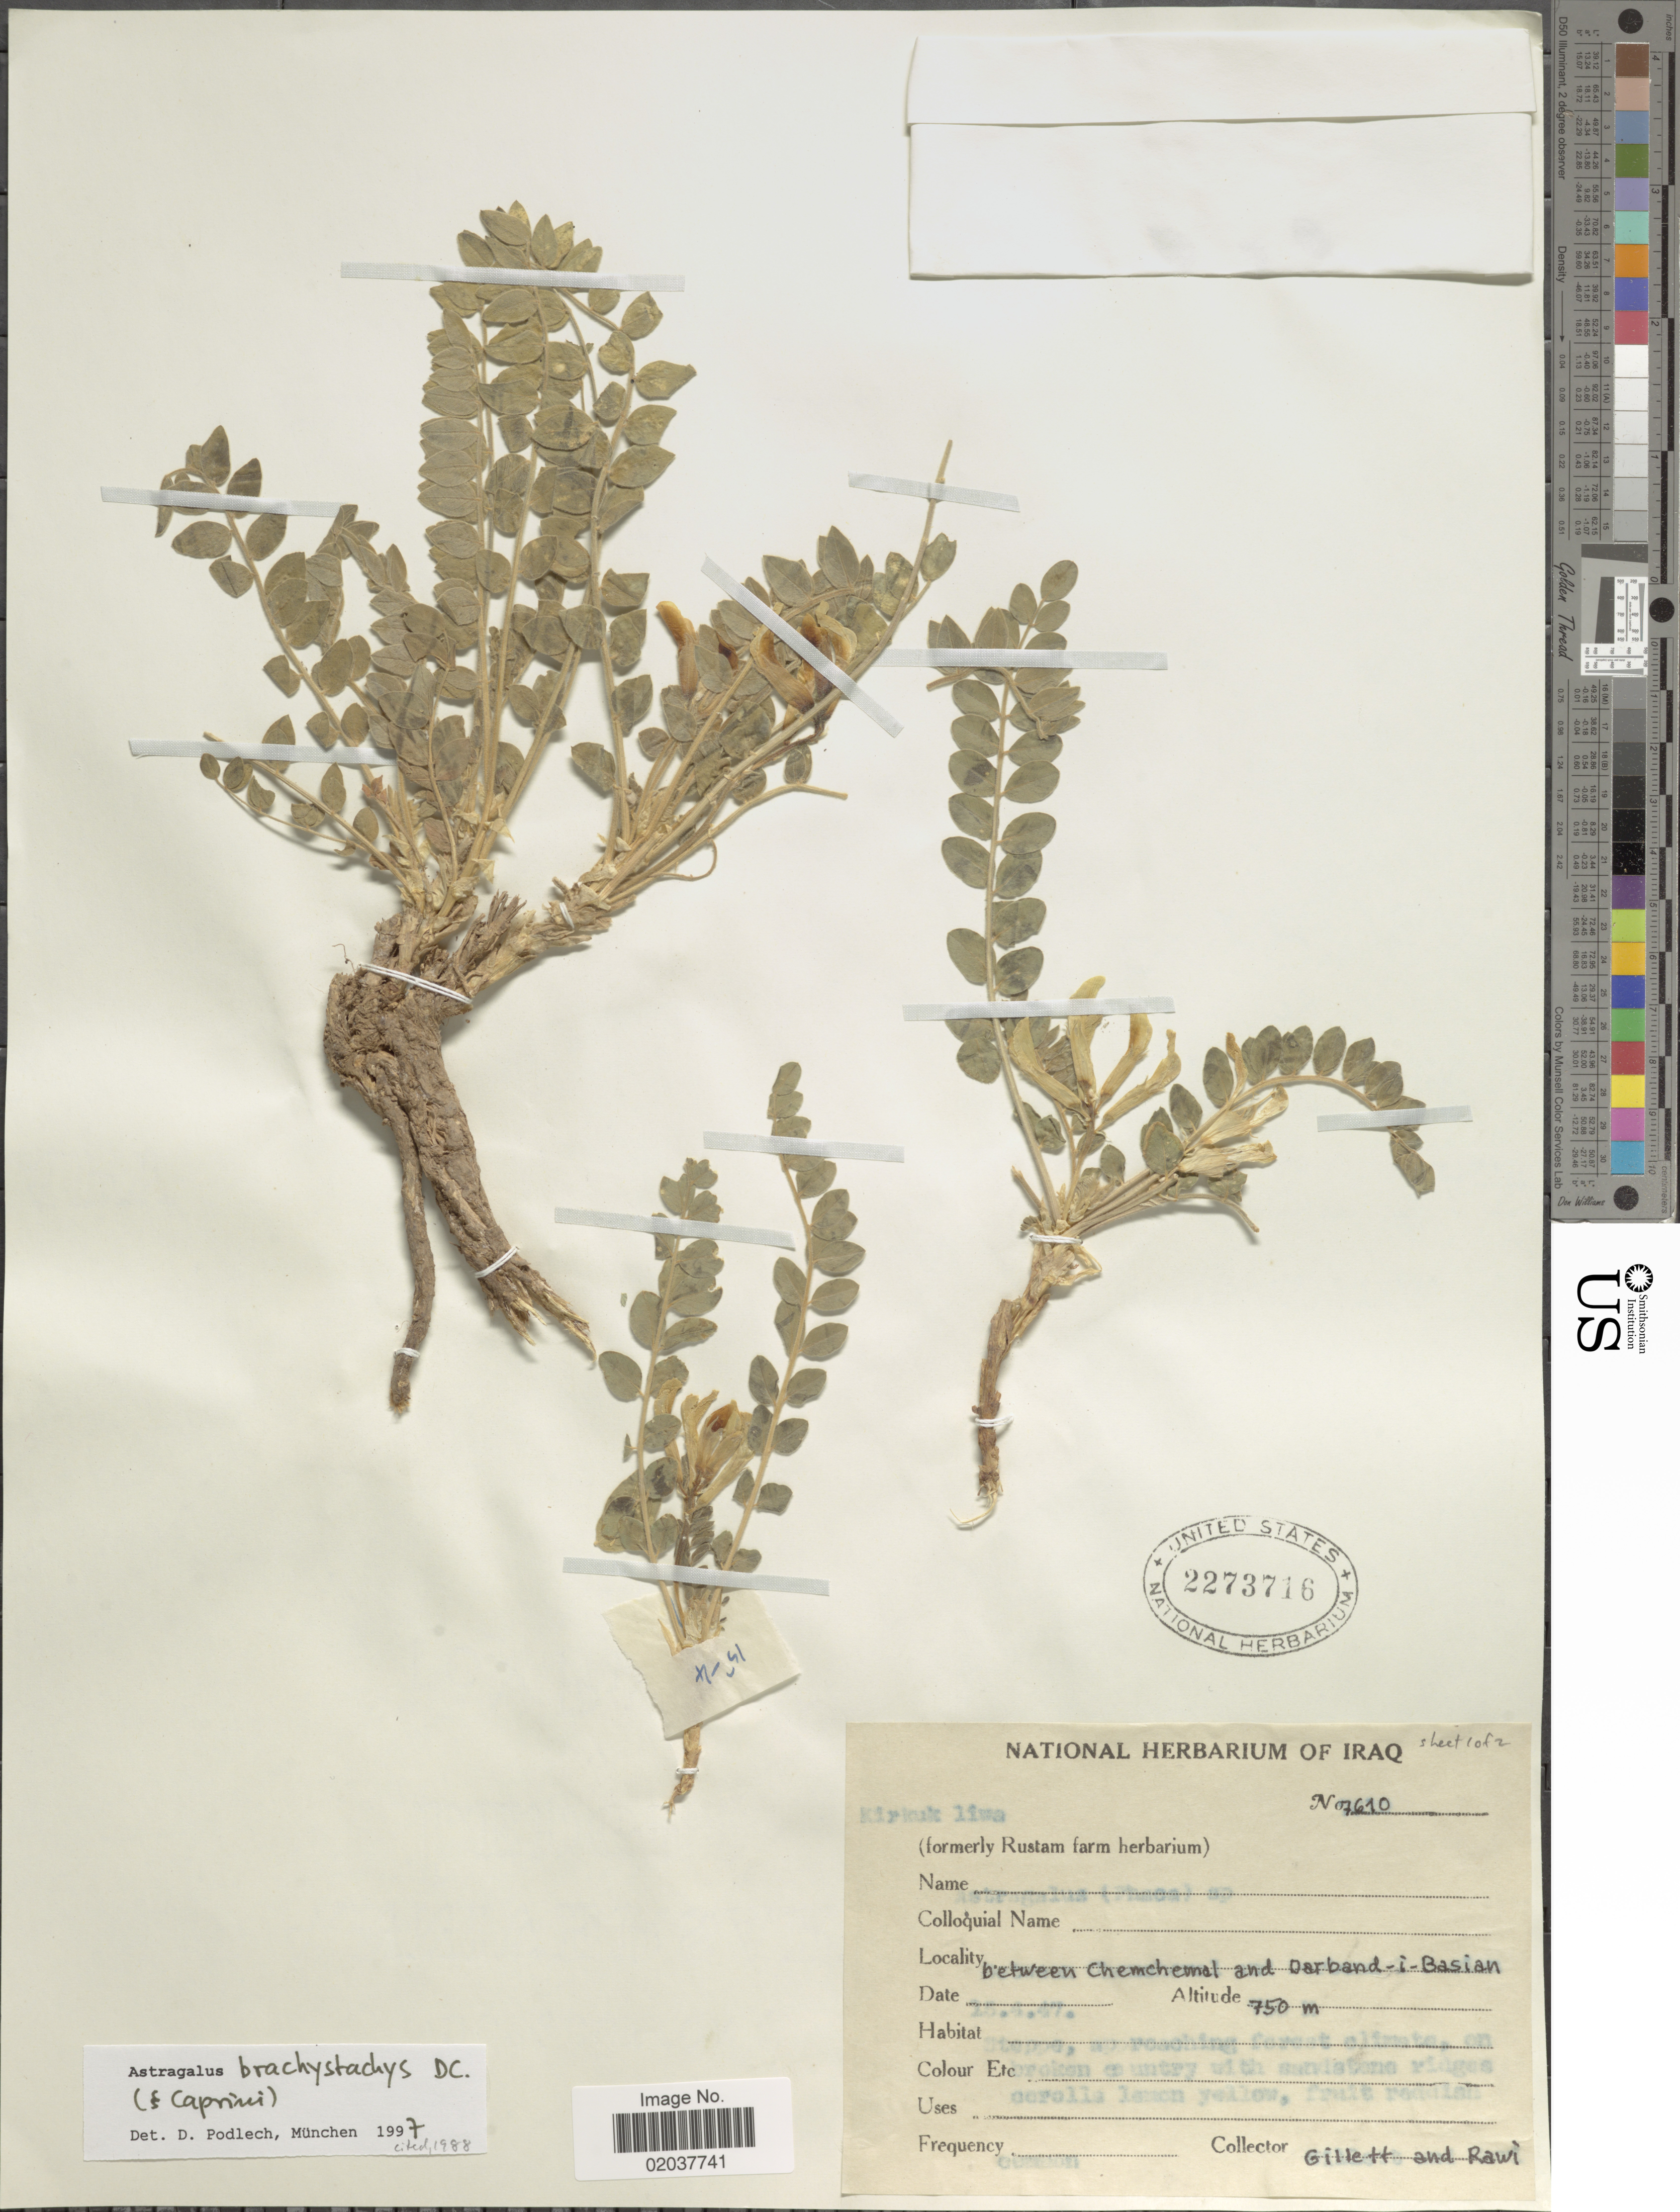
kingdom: Plantae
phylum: Tracheophyta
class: Magnoliopsida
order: Fabales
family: Fabaceae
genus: Astragalus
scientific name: Astragalus brachystachys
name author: DC.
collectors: Gillett, -- & -. Rawi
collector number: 7610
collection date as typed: Transcribed d/m/y: 25/4/47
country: Iraq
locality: Between Chamchamal and Darband-i- Basian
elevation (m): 750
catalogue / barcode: US 2273716